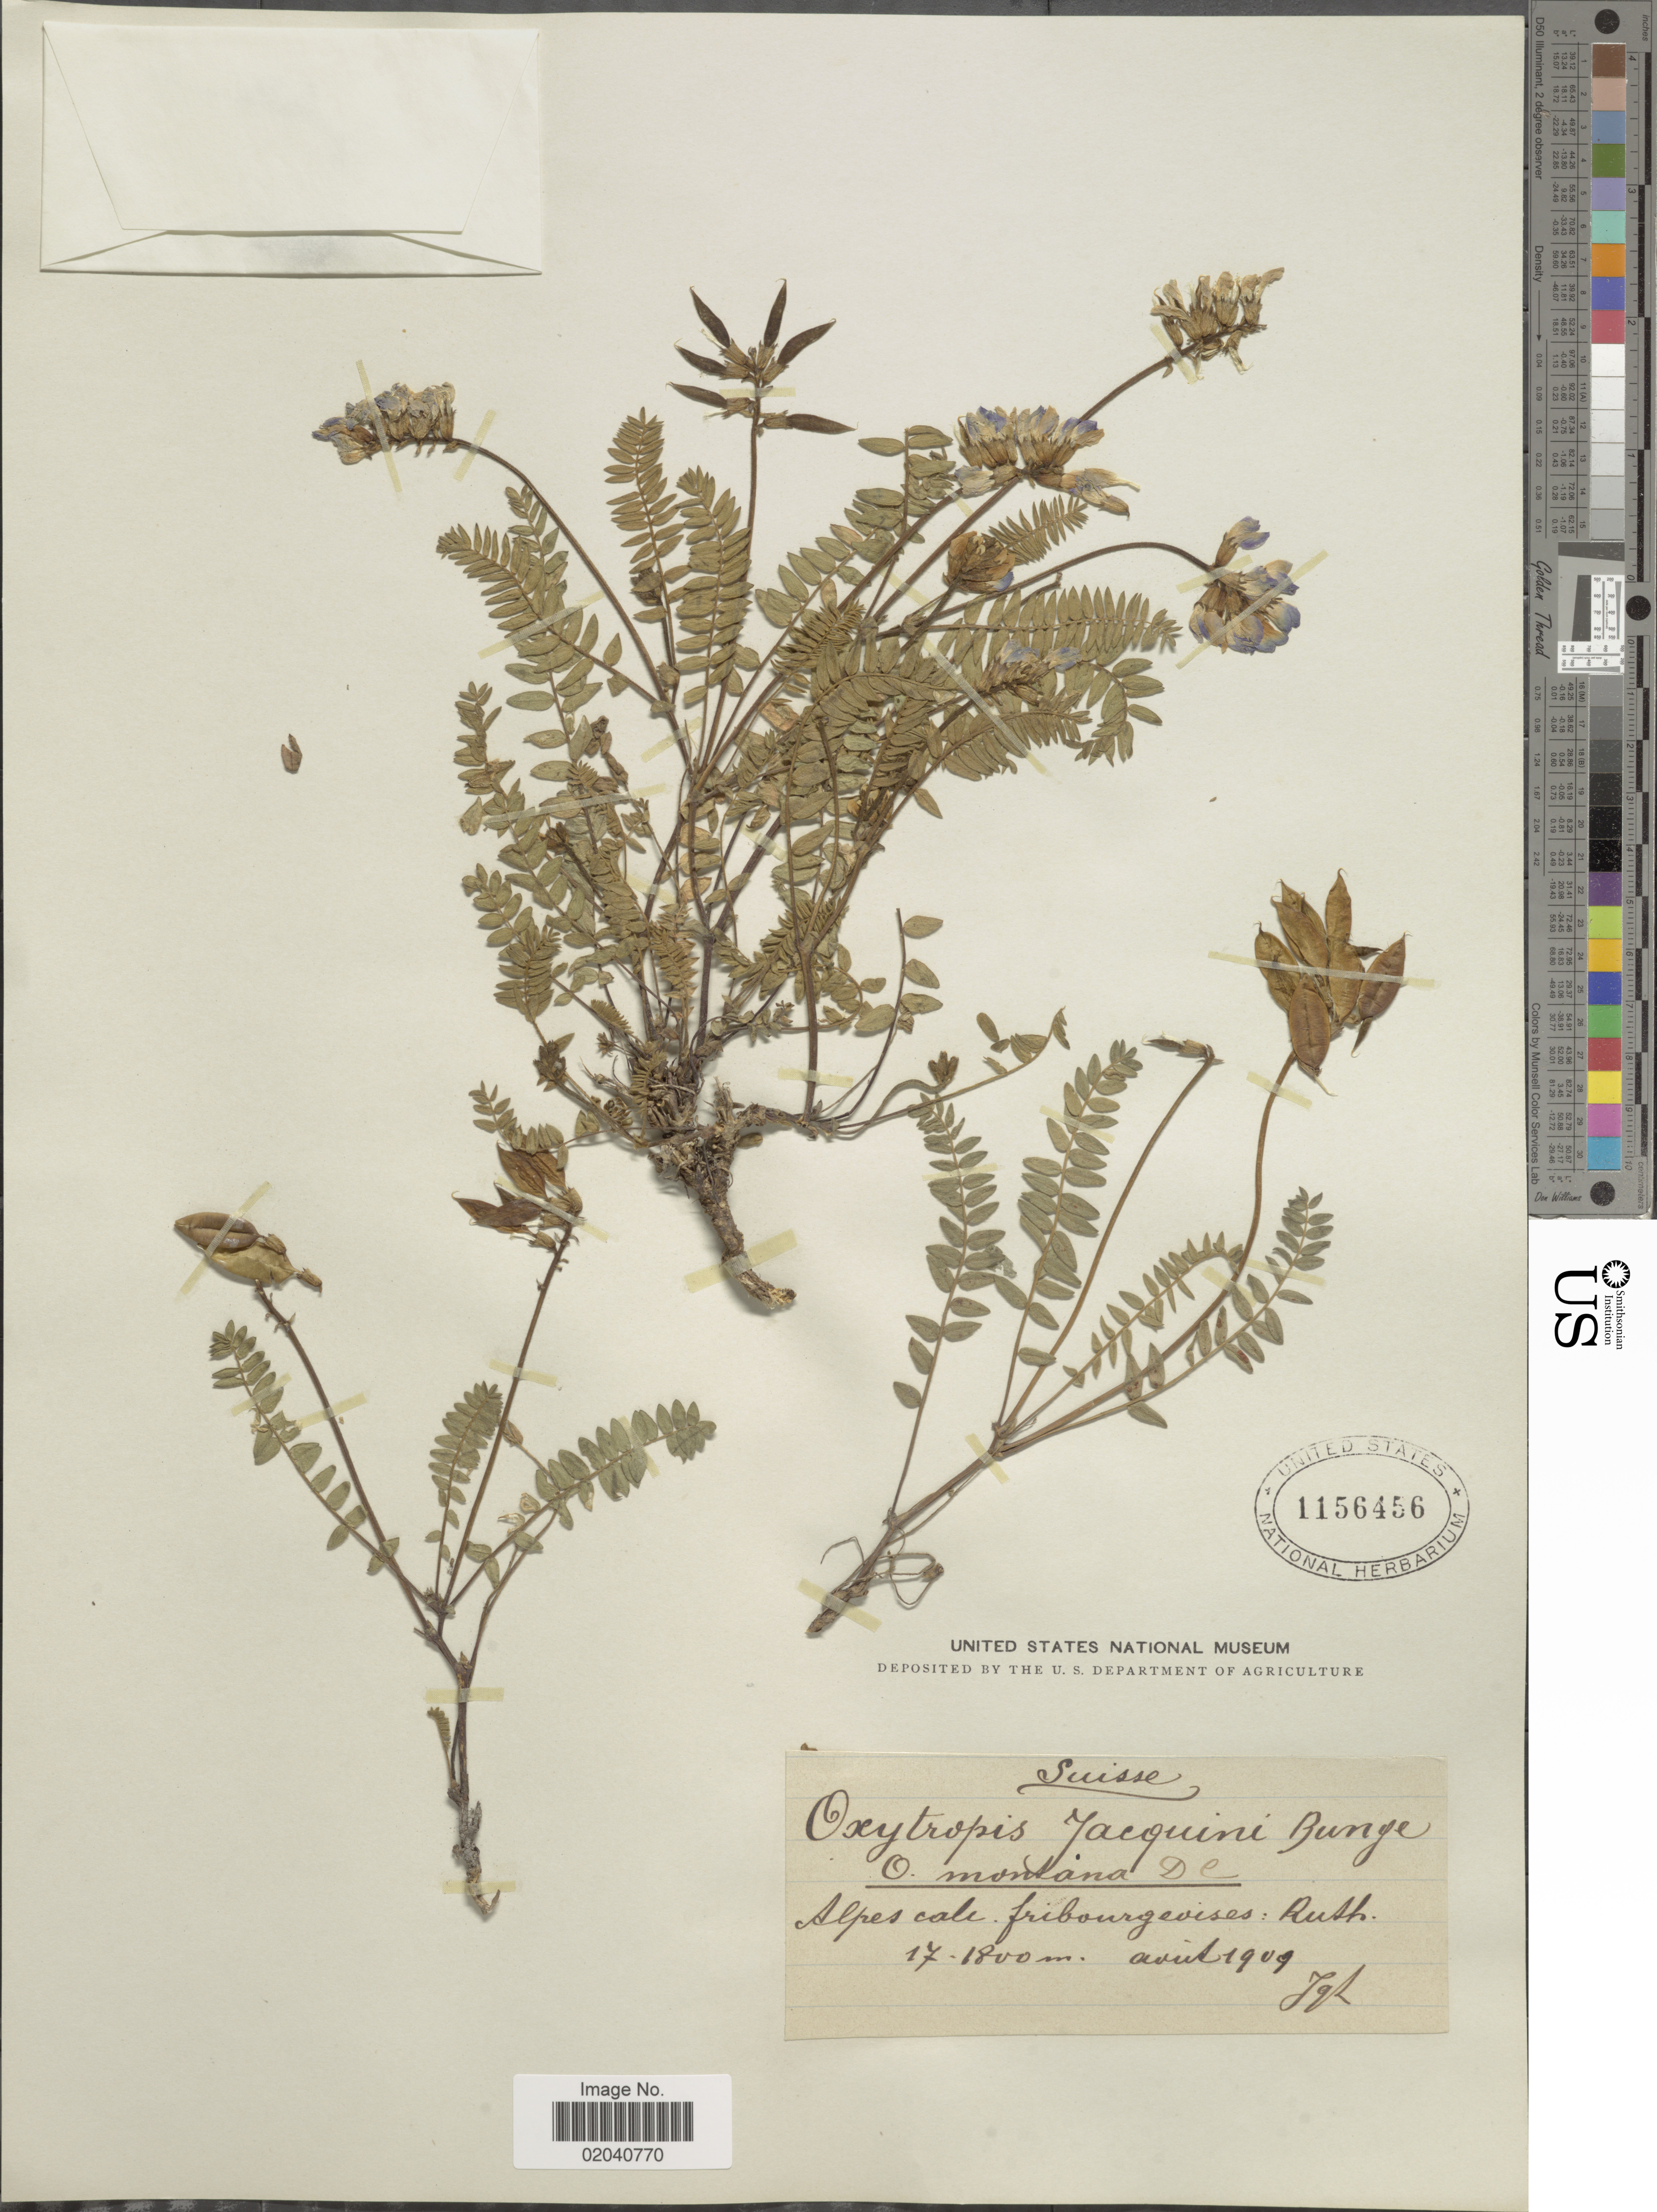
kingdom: Plantae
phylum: Tracheophyta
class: Magnoliopsida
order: Fabales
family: Fabaceae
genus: Oxytropis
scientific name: Oxytropis jacquinii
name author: Bunge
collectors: J. Q. L.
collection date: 1909-04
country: Switzerland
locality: Alpes calc. fribourgeoises: Ruth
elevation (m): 1700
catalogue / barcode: US 1156456